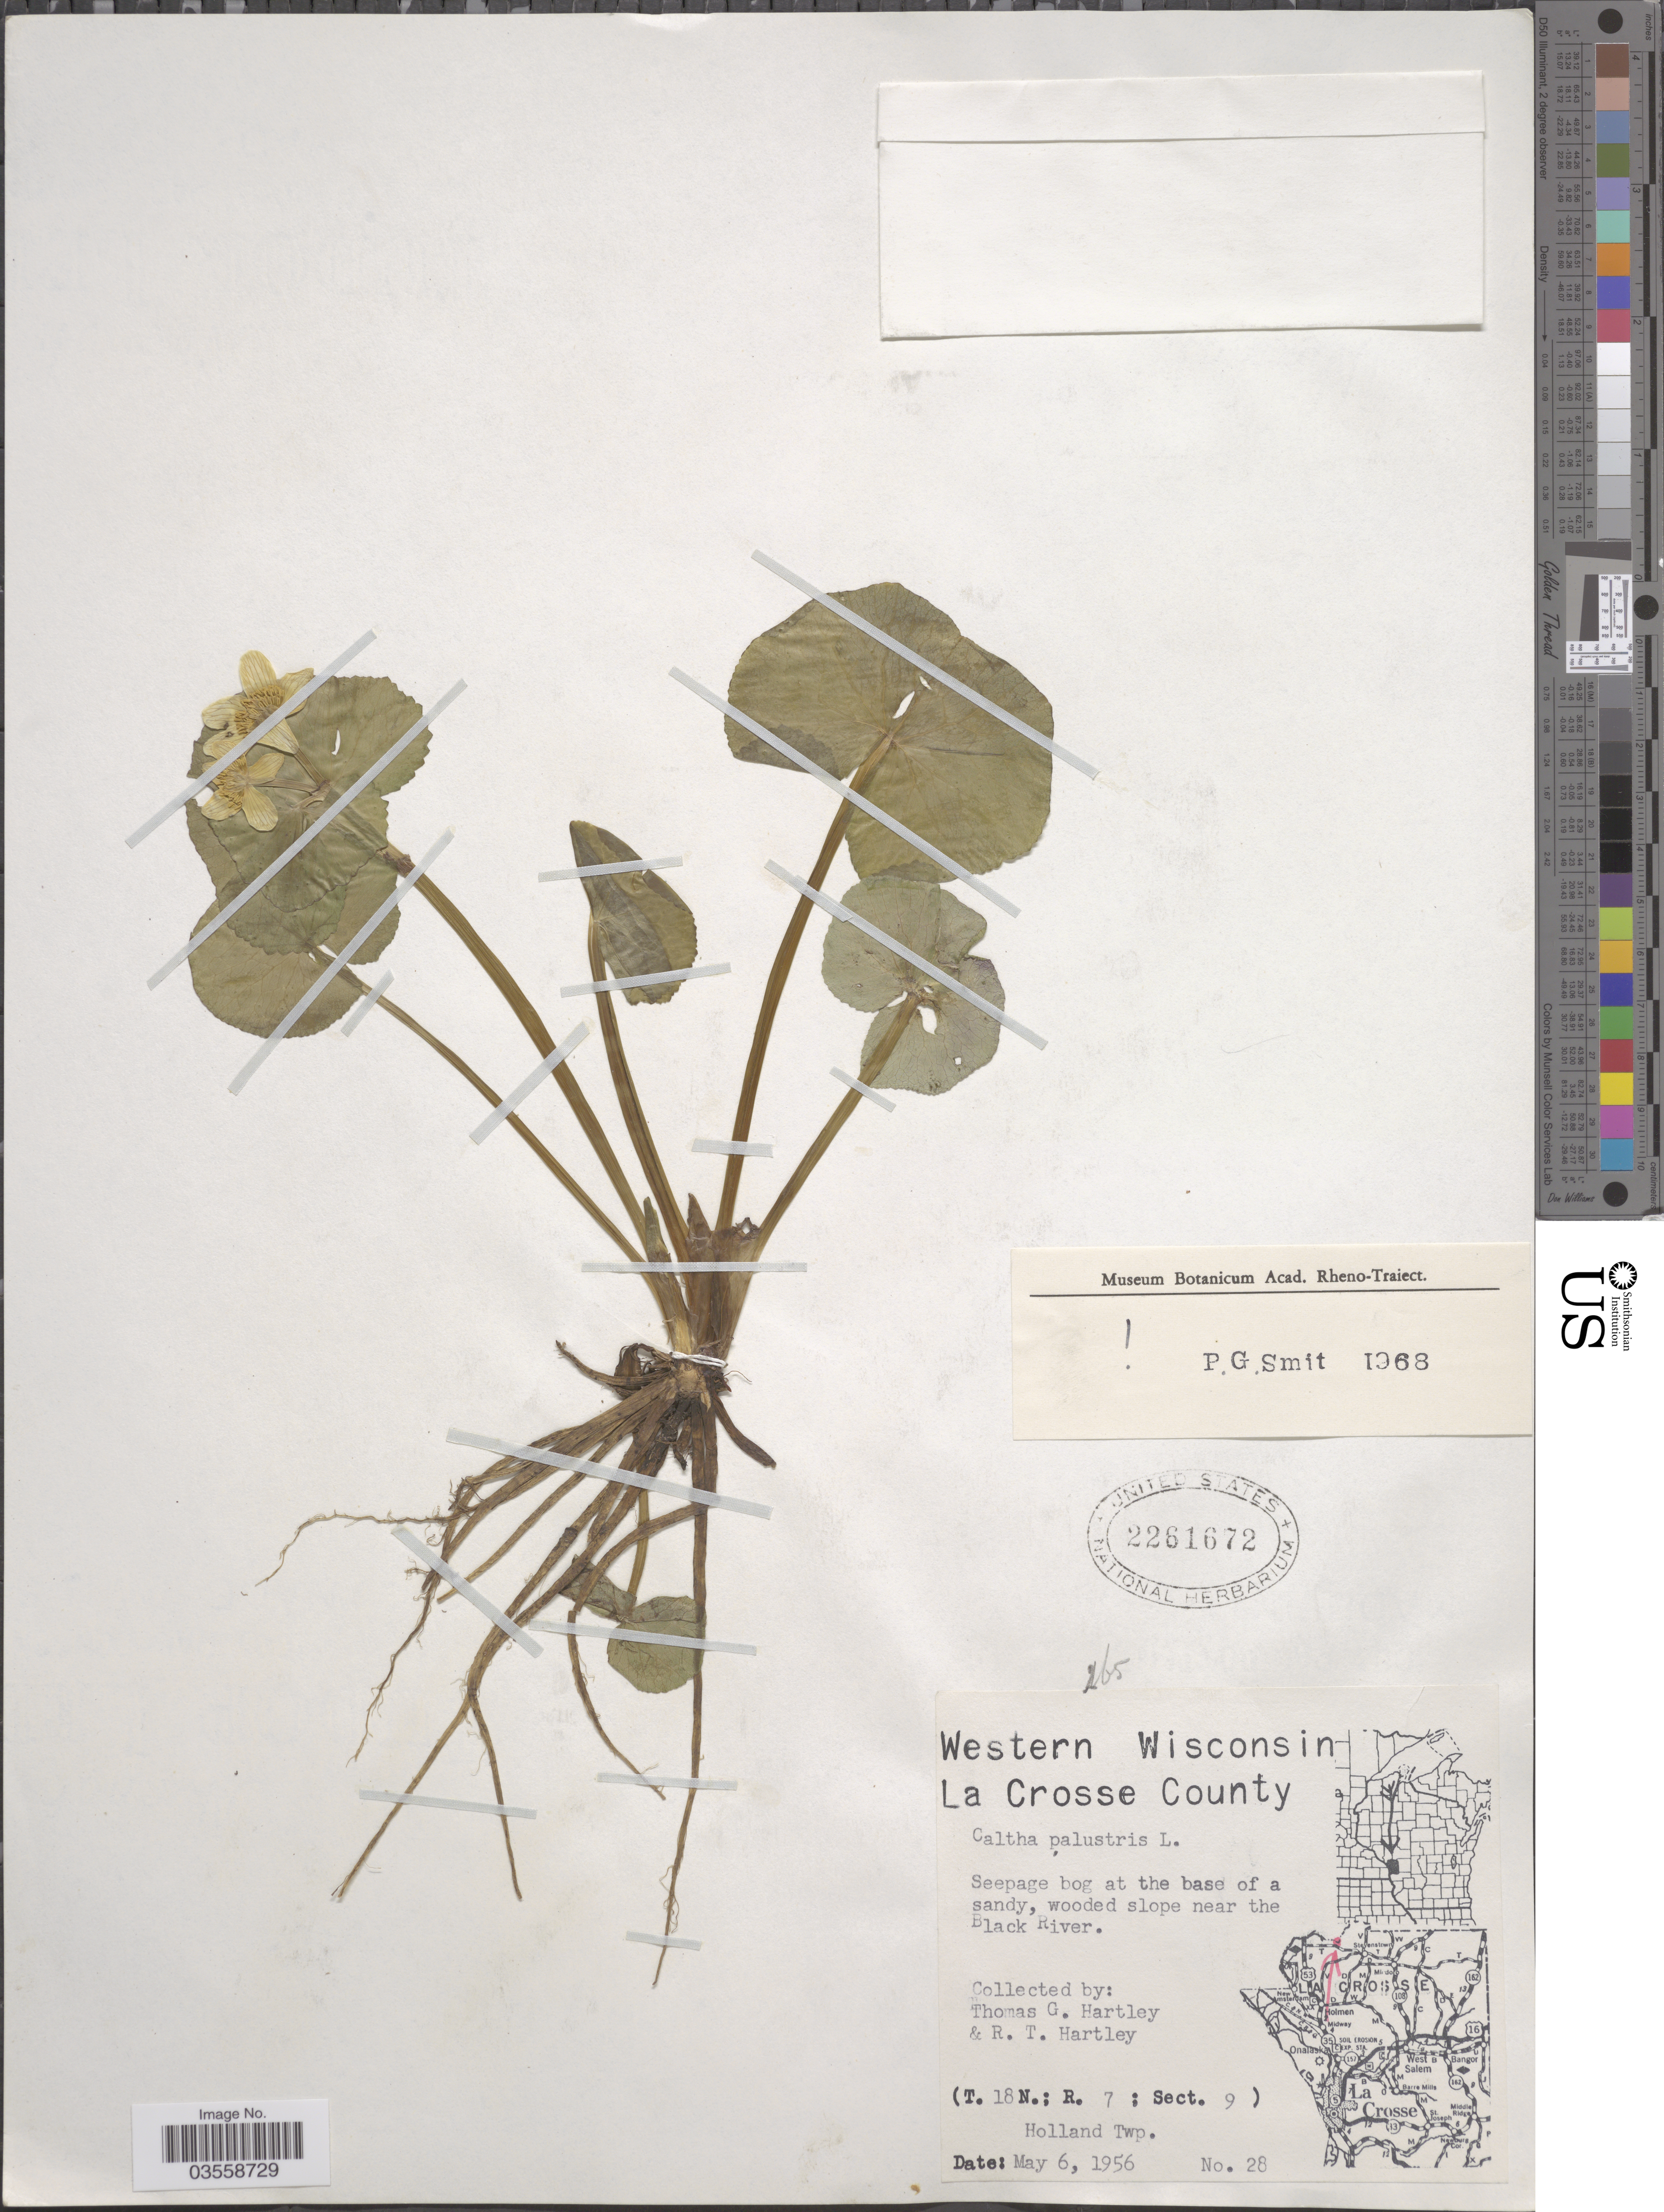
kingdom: Plantae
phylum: Tracheophyta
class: Magnoliopsida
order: Ranunculales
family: Ranunculaceae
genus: Caltha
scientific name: Caltha palustris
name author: L.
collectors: T. G. Hartley & R. T. Hartley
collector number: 28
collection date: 1956-05-06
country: United States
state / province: Wisconsin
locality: Western Wisconsin. La Crosse County. Wooded slope near the Black River. (T. 18N.; R. 7; Sect. 9). Holland Twp.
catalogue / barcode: US 2261672